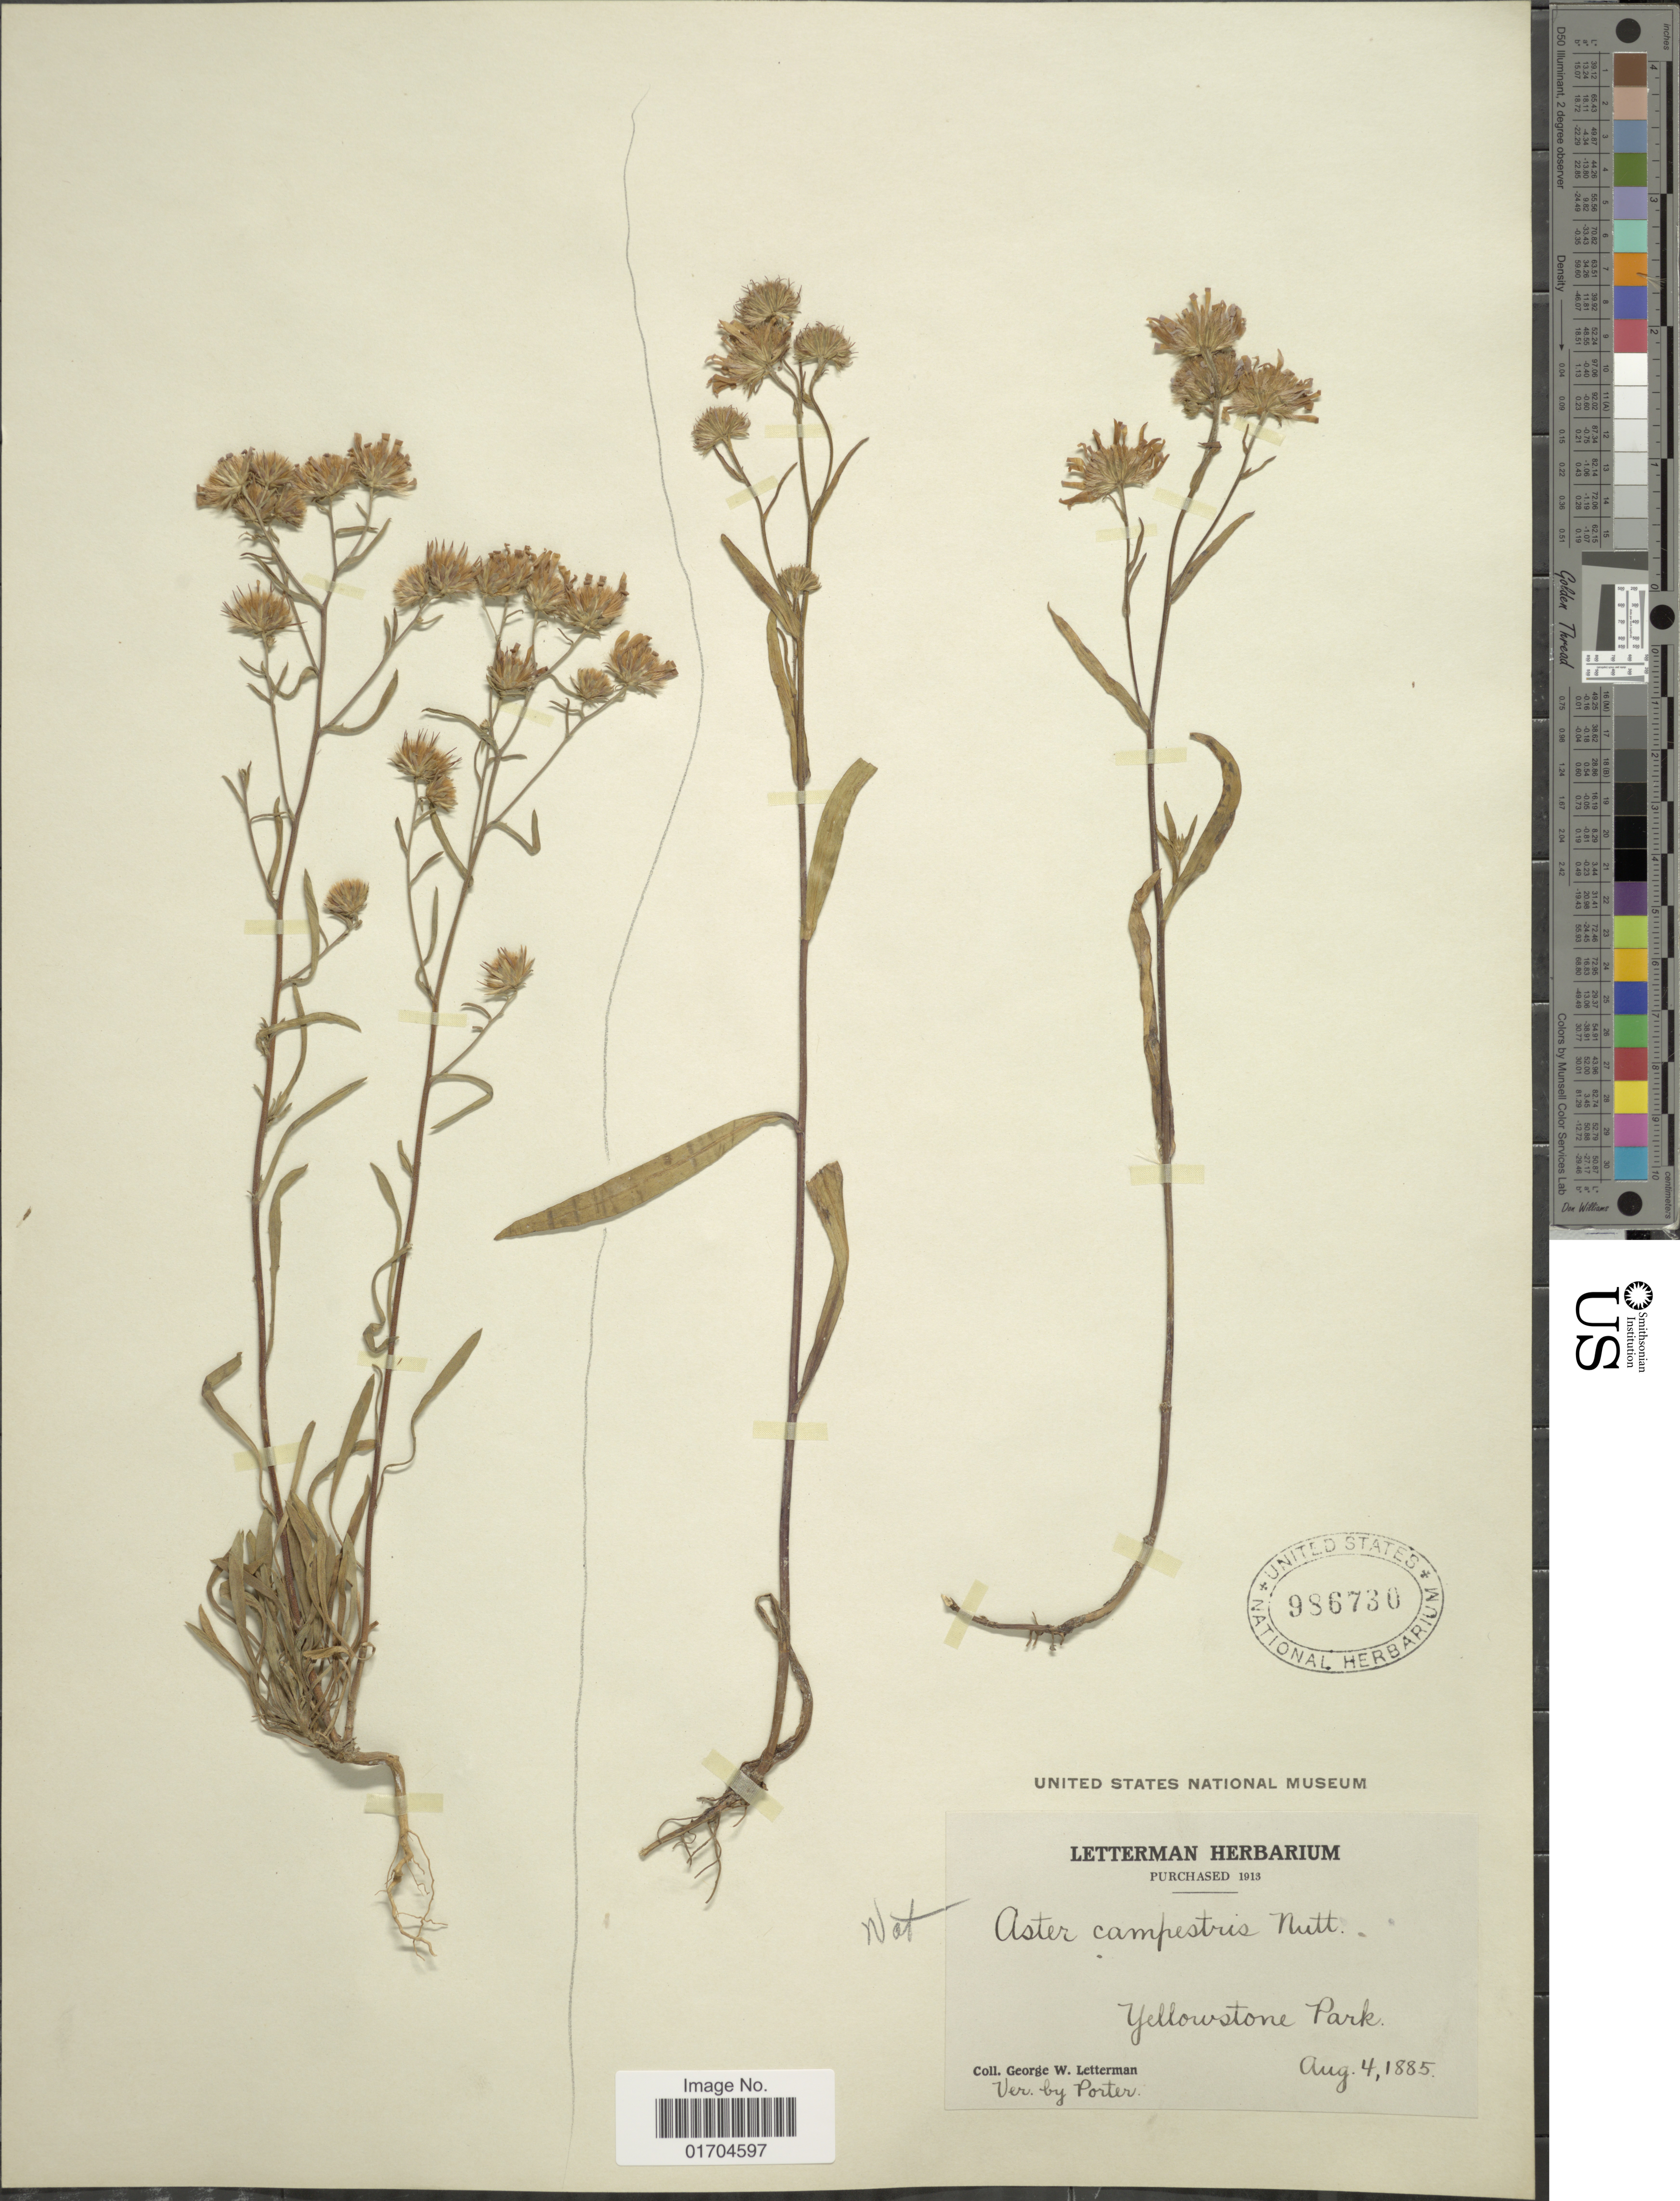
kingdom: Plantae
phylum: Tracheophyta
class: Magnoliopsida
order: Asterales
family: Asteraceae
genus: Symphyotrichum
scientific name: Symphyotrichum sp.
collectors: G. W. Letterman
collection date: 1885-08-04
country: United States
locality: Yellowstone Park.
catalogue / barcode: US 986730